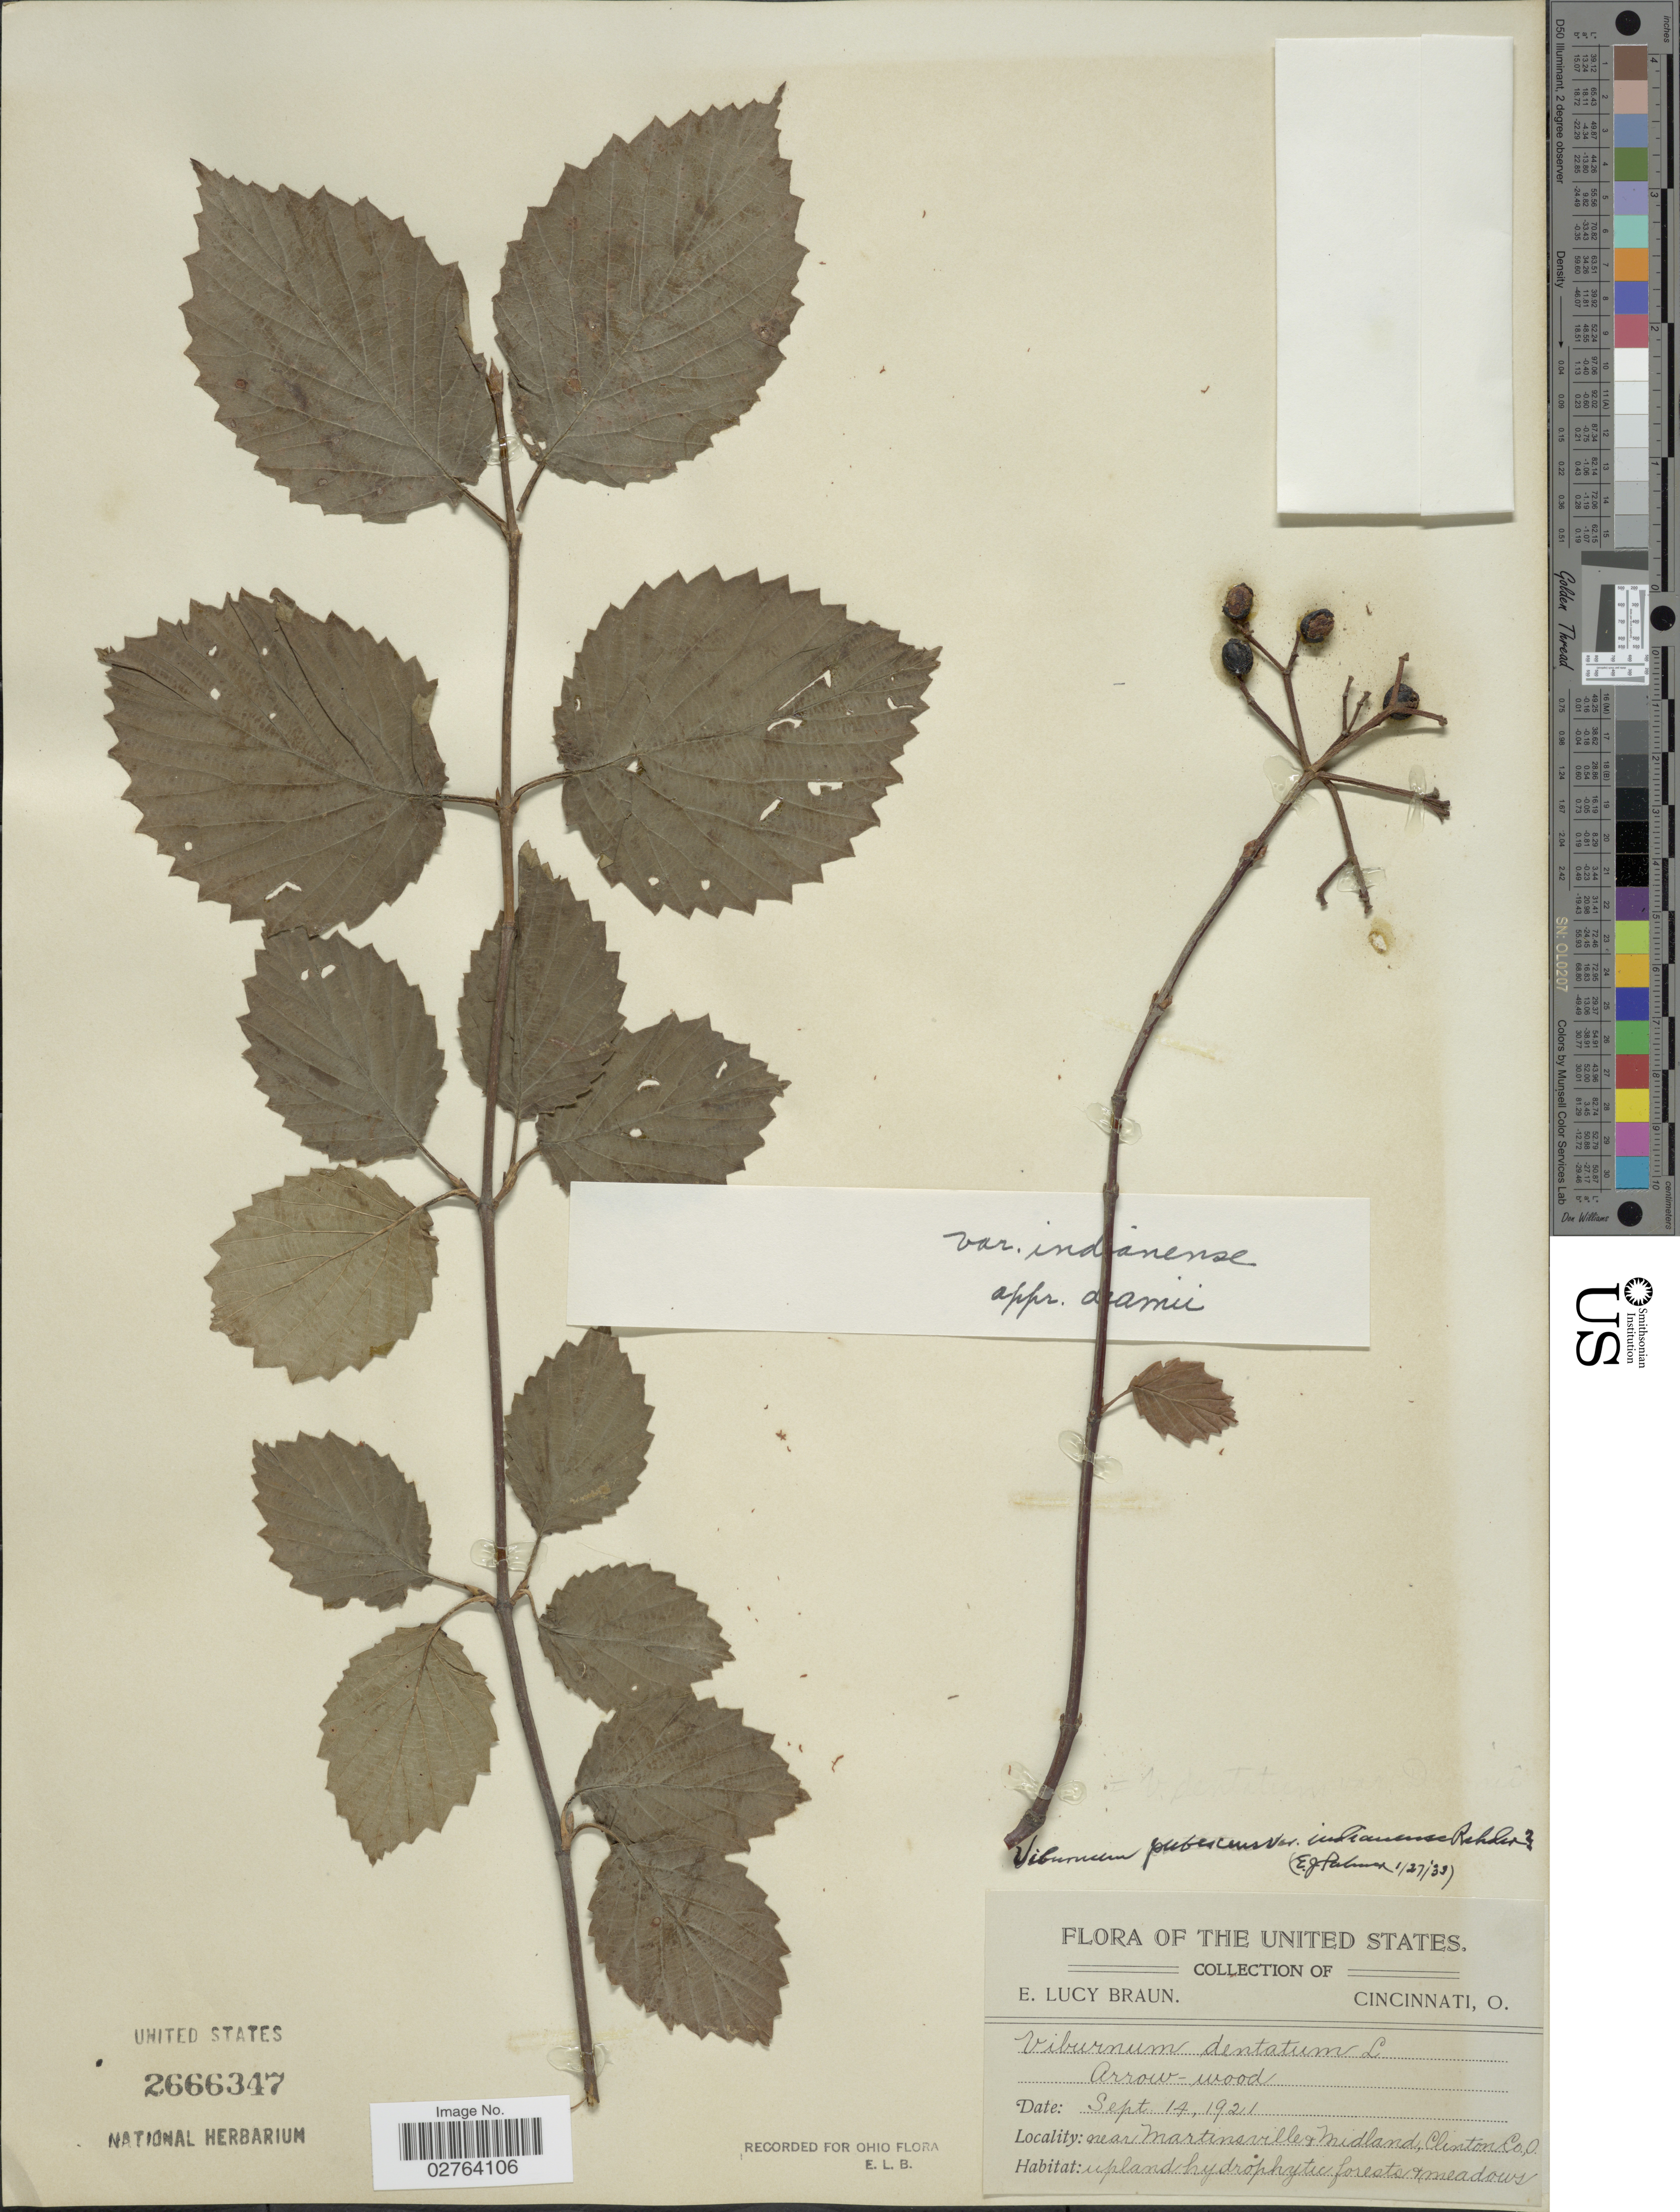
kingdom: Plantae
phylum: Tracheophyta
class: Magnoliopsida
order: Dipsacales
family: Viburnaceae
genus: Viburnum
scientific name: Viburnum pubescens var. indianense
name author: Rehder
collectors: E. L. Braun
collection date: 1921-09-14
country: United States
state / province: Ohio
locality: Near Martinsville & Midland, Clinton Co.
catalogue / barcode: US 2666347